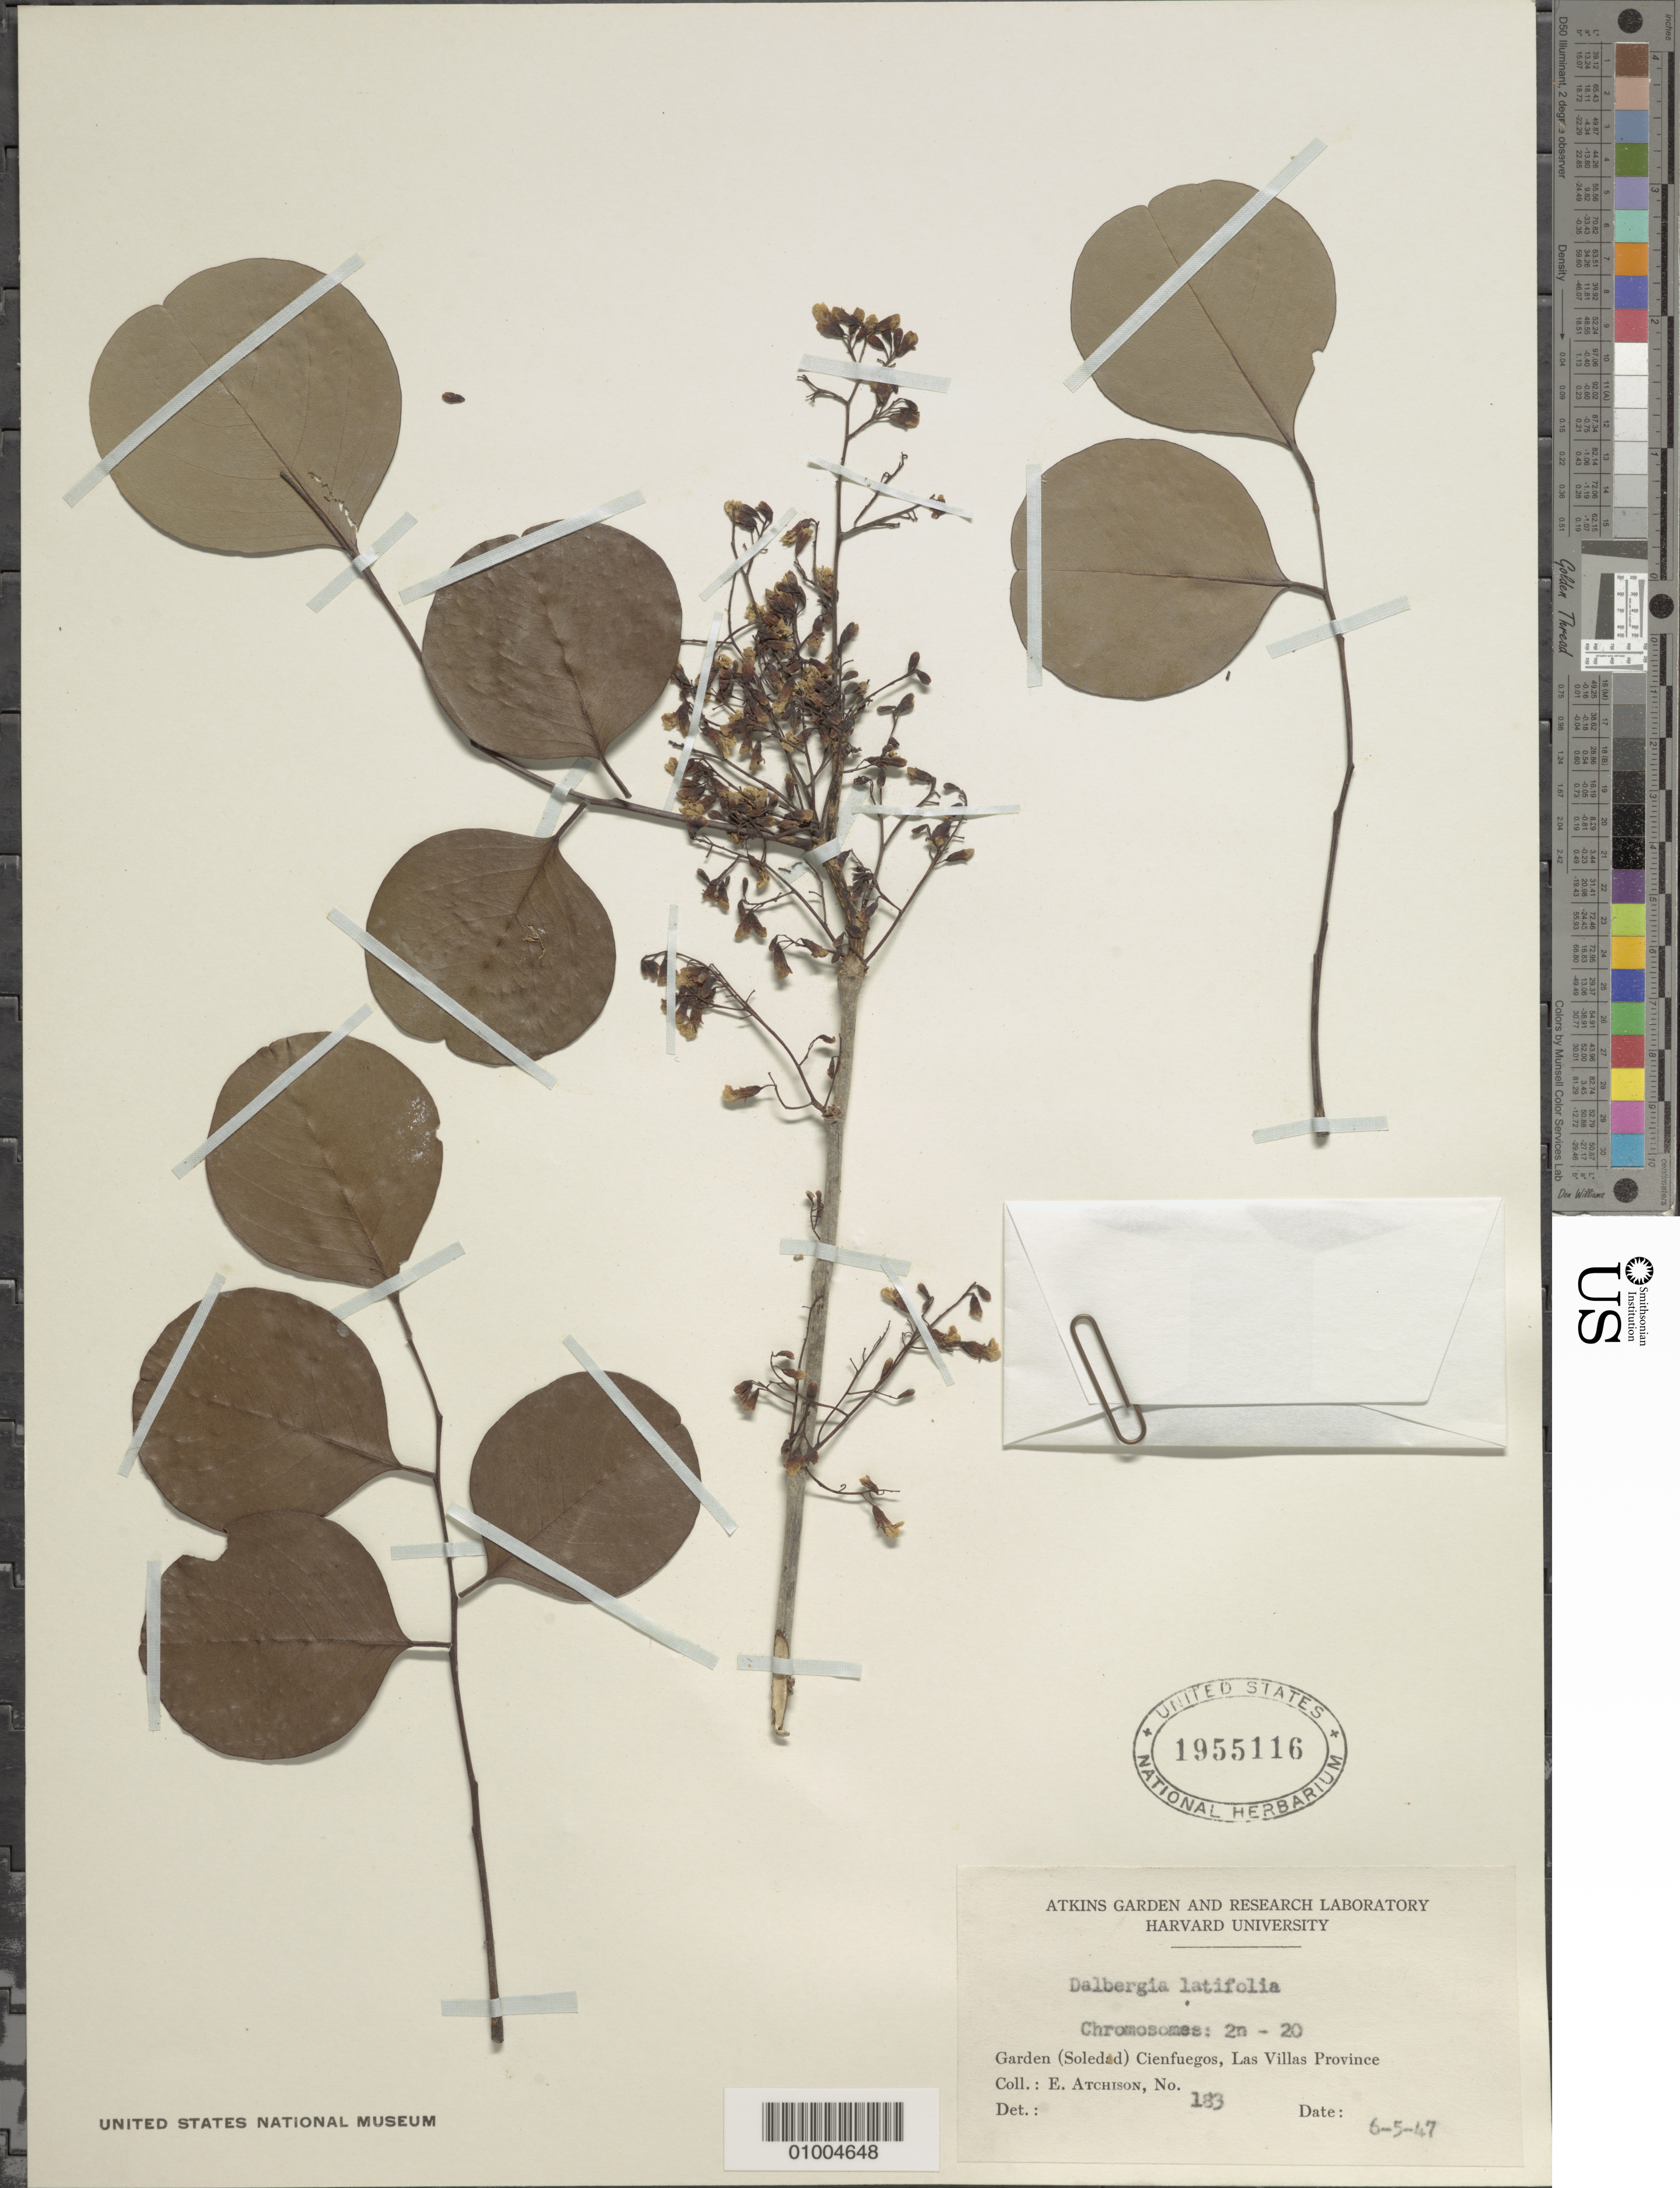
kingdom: Plantae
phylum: Tracheophyta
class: Magnoliopsida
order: Fabales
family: Fabaceae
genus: Dalbergia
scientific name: Dalbergia latifolia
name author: Roxb.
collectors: E. Atchison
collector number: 183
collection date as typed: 06 May 1947 or 05 Jun 1947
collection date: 1947-05-06 or 1947-06-05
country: Cuba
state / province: Cienfuegos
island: Cuba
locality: Gardern (Soledad) Cienfuegos, las Villas Province 2n-20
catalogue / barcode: US 1955116